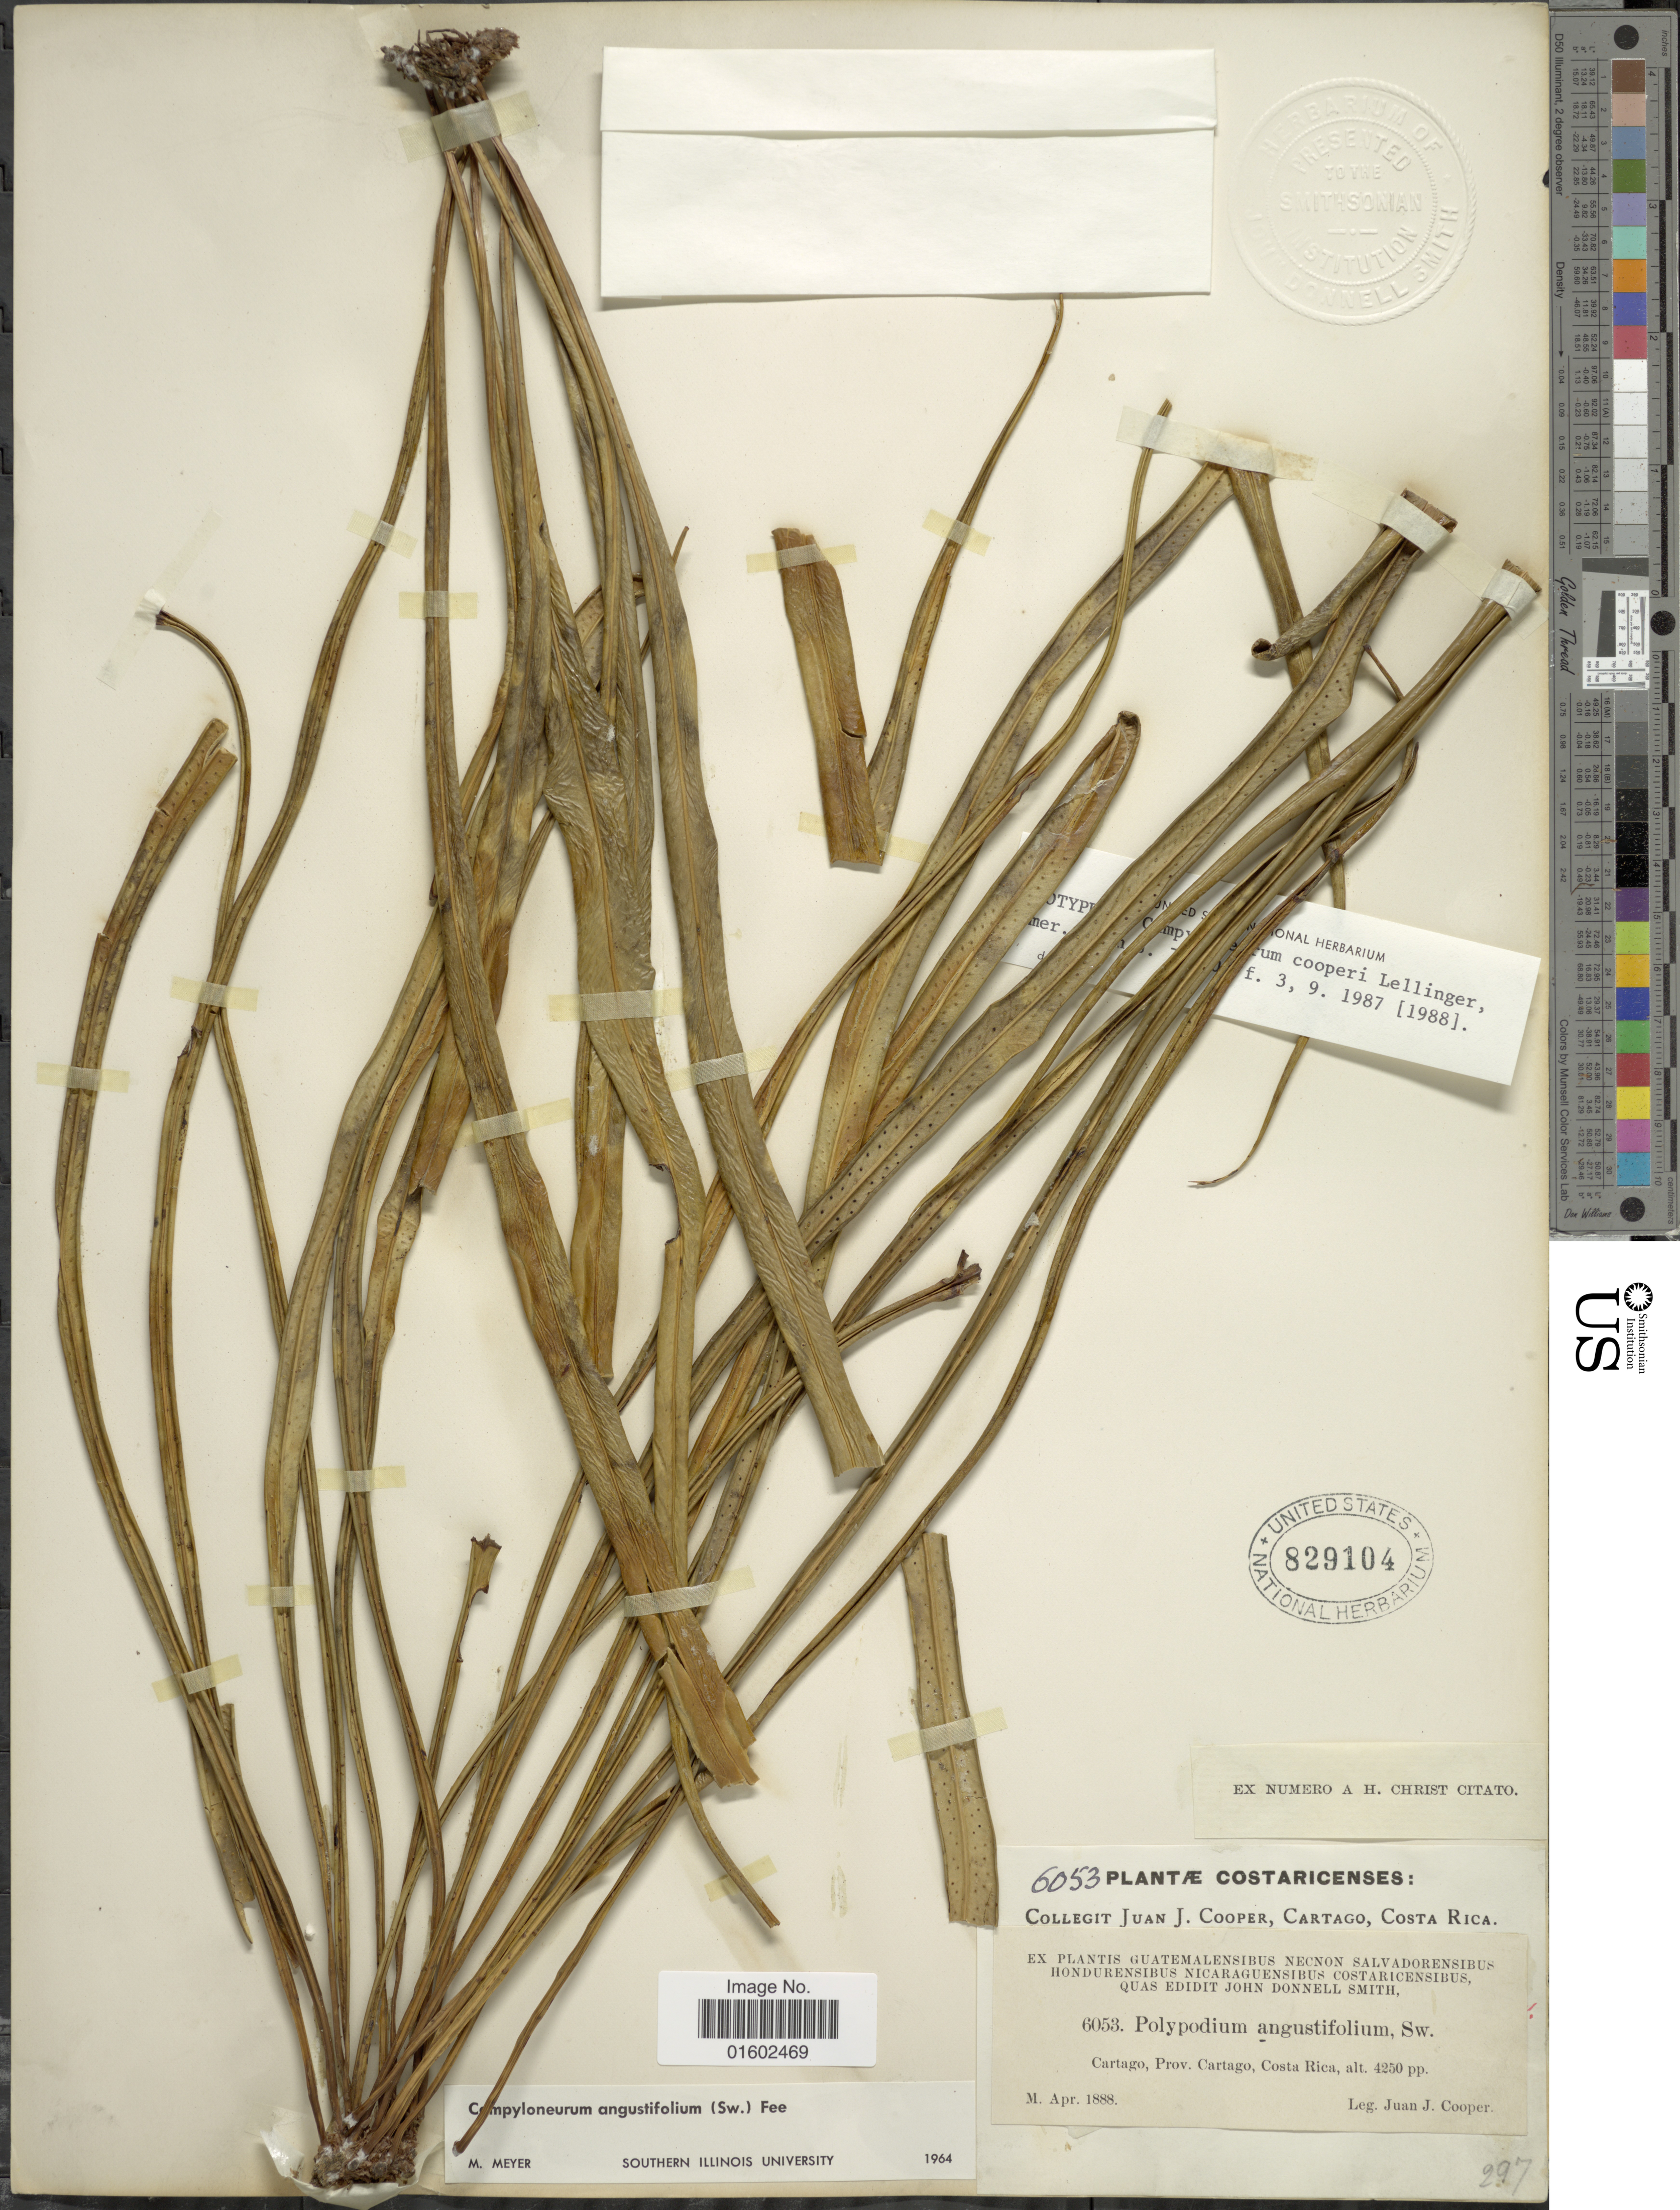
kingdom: Plantae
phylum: Tracheophyta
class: Polypodiopsida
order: Polypodiales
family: Polypodiaceae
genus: Campyloneurum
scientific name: Campyloneurum amphostenon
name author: (Kunze ex Klotzsch) Fée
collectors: J. J. Cooper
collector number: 6053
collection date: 1888-04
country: Costa Rica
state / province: Cartago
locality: Prov. Cartago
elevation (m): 1295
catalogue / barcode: US 829104